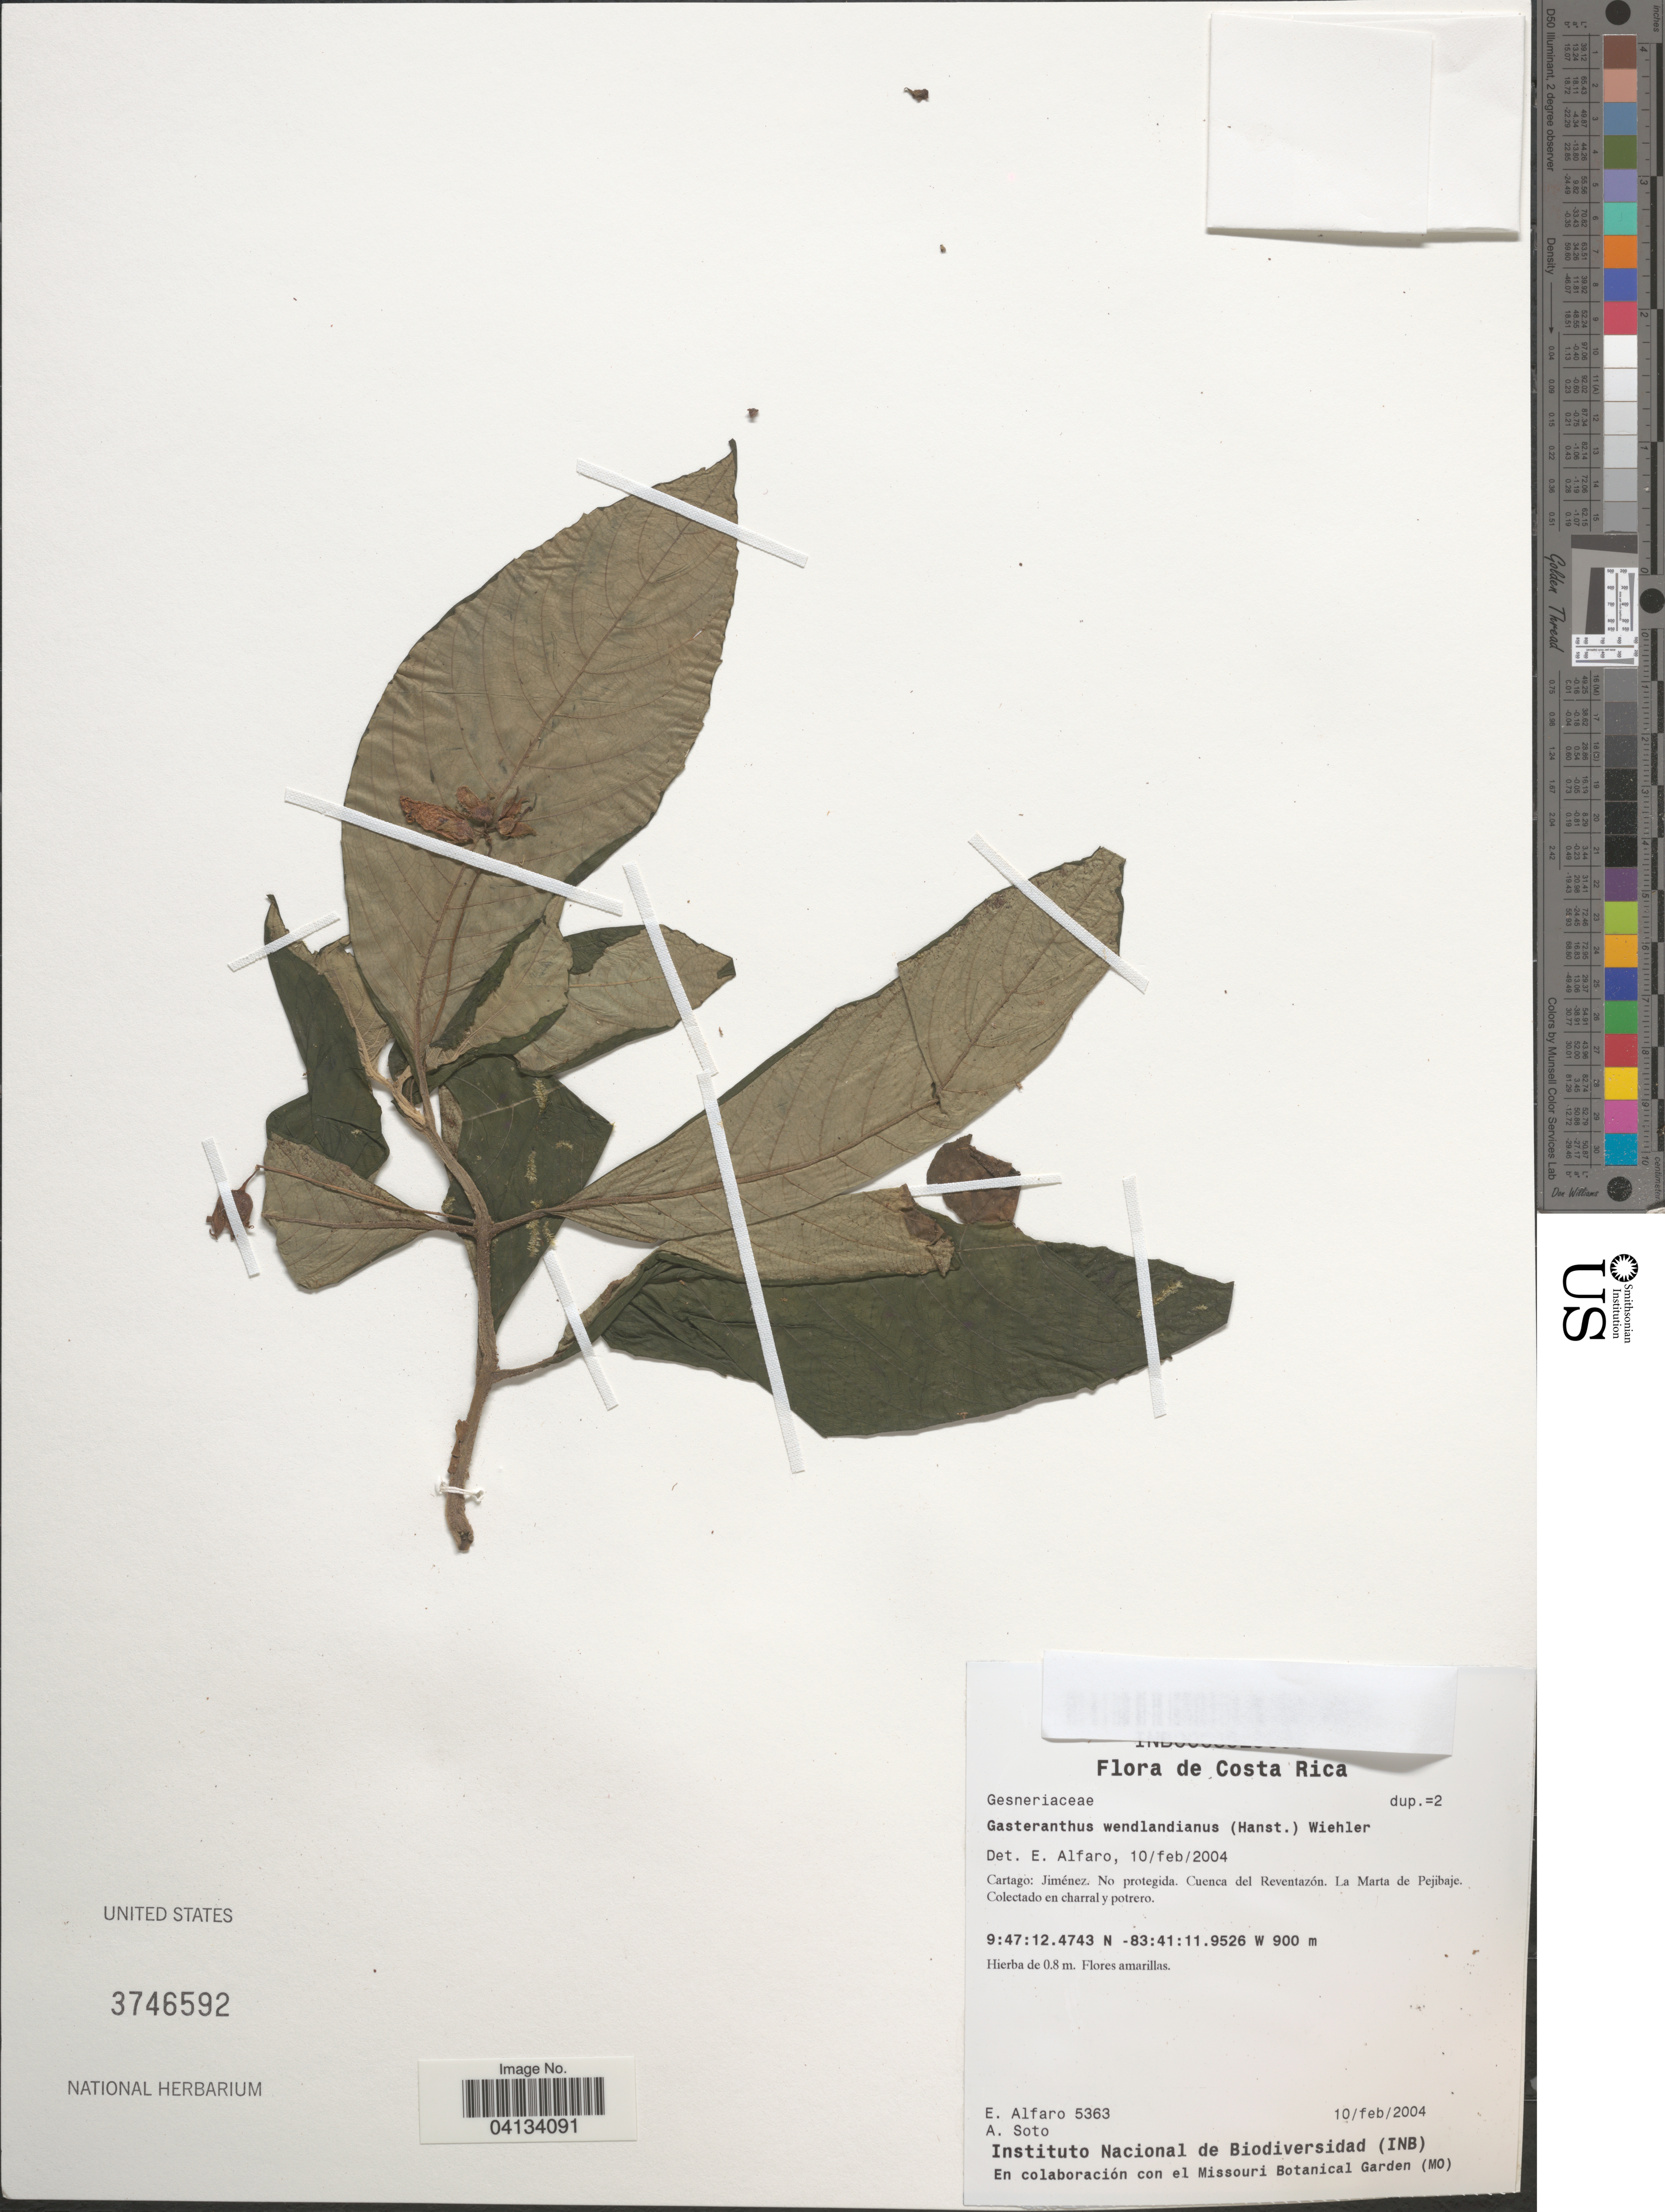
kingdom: Plantae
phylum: Tracheophyta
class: Magnoliopsida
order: Lamiales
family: Gesneriaceae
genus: Gasteranthus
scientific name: Gasteranthus wendlandianus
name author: (Hanst.) Wiehler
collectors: E. Alfaro & A. Soto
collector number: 5363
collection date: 2004-02-10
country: Costa Rica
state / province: Cartago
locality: Jiménez. Cuenca del Reventazón. La Marta de Pejibaje.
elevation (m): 900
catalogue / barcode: US 3746592